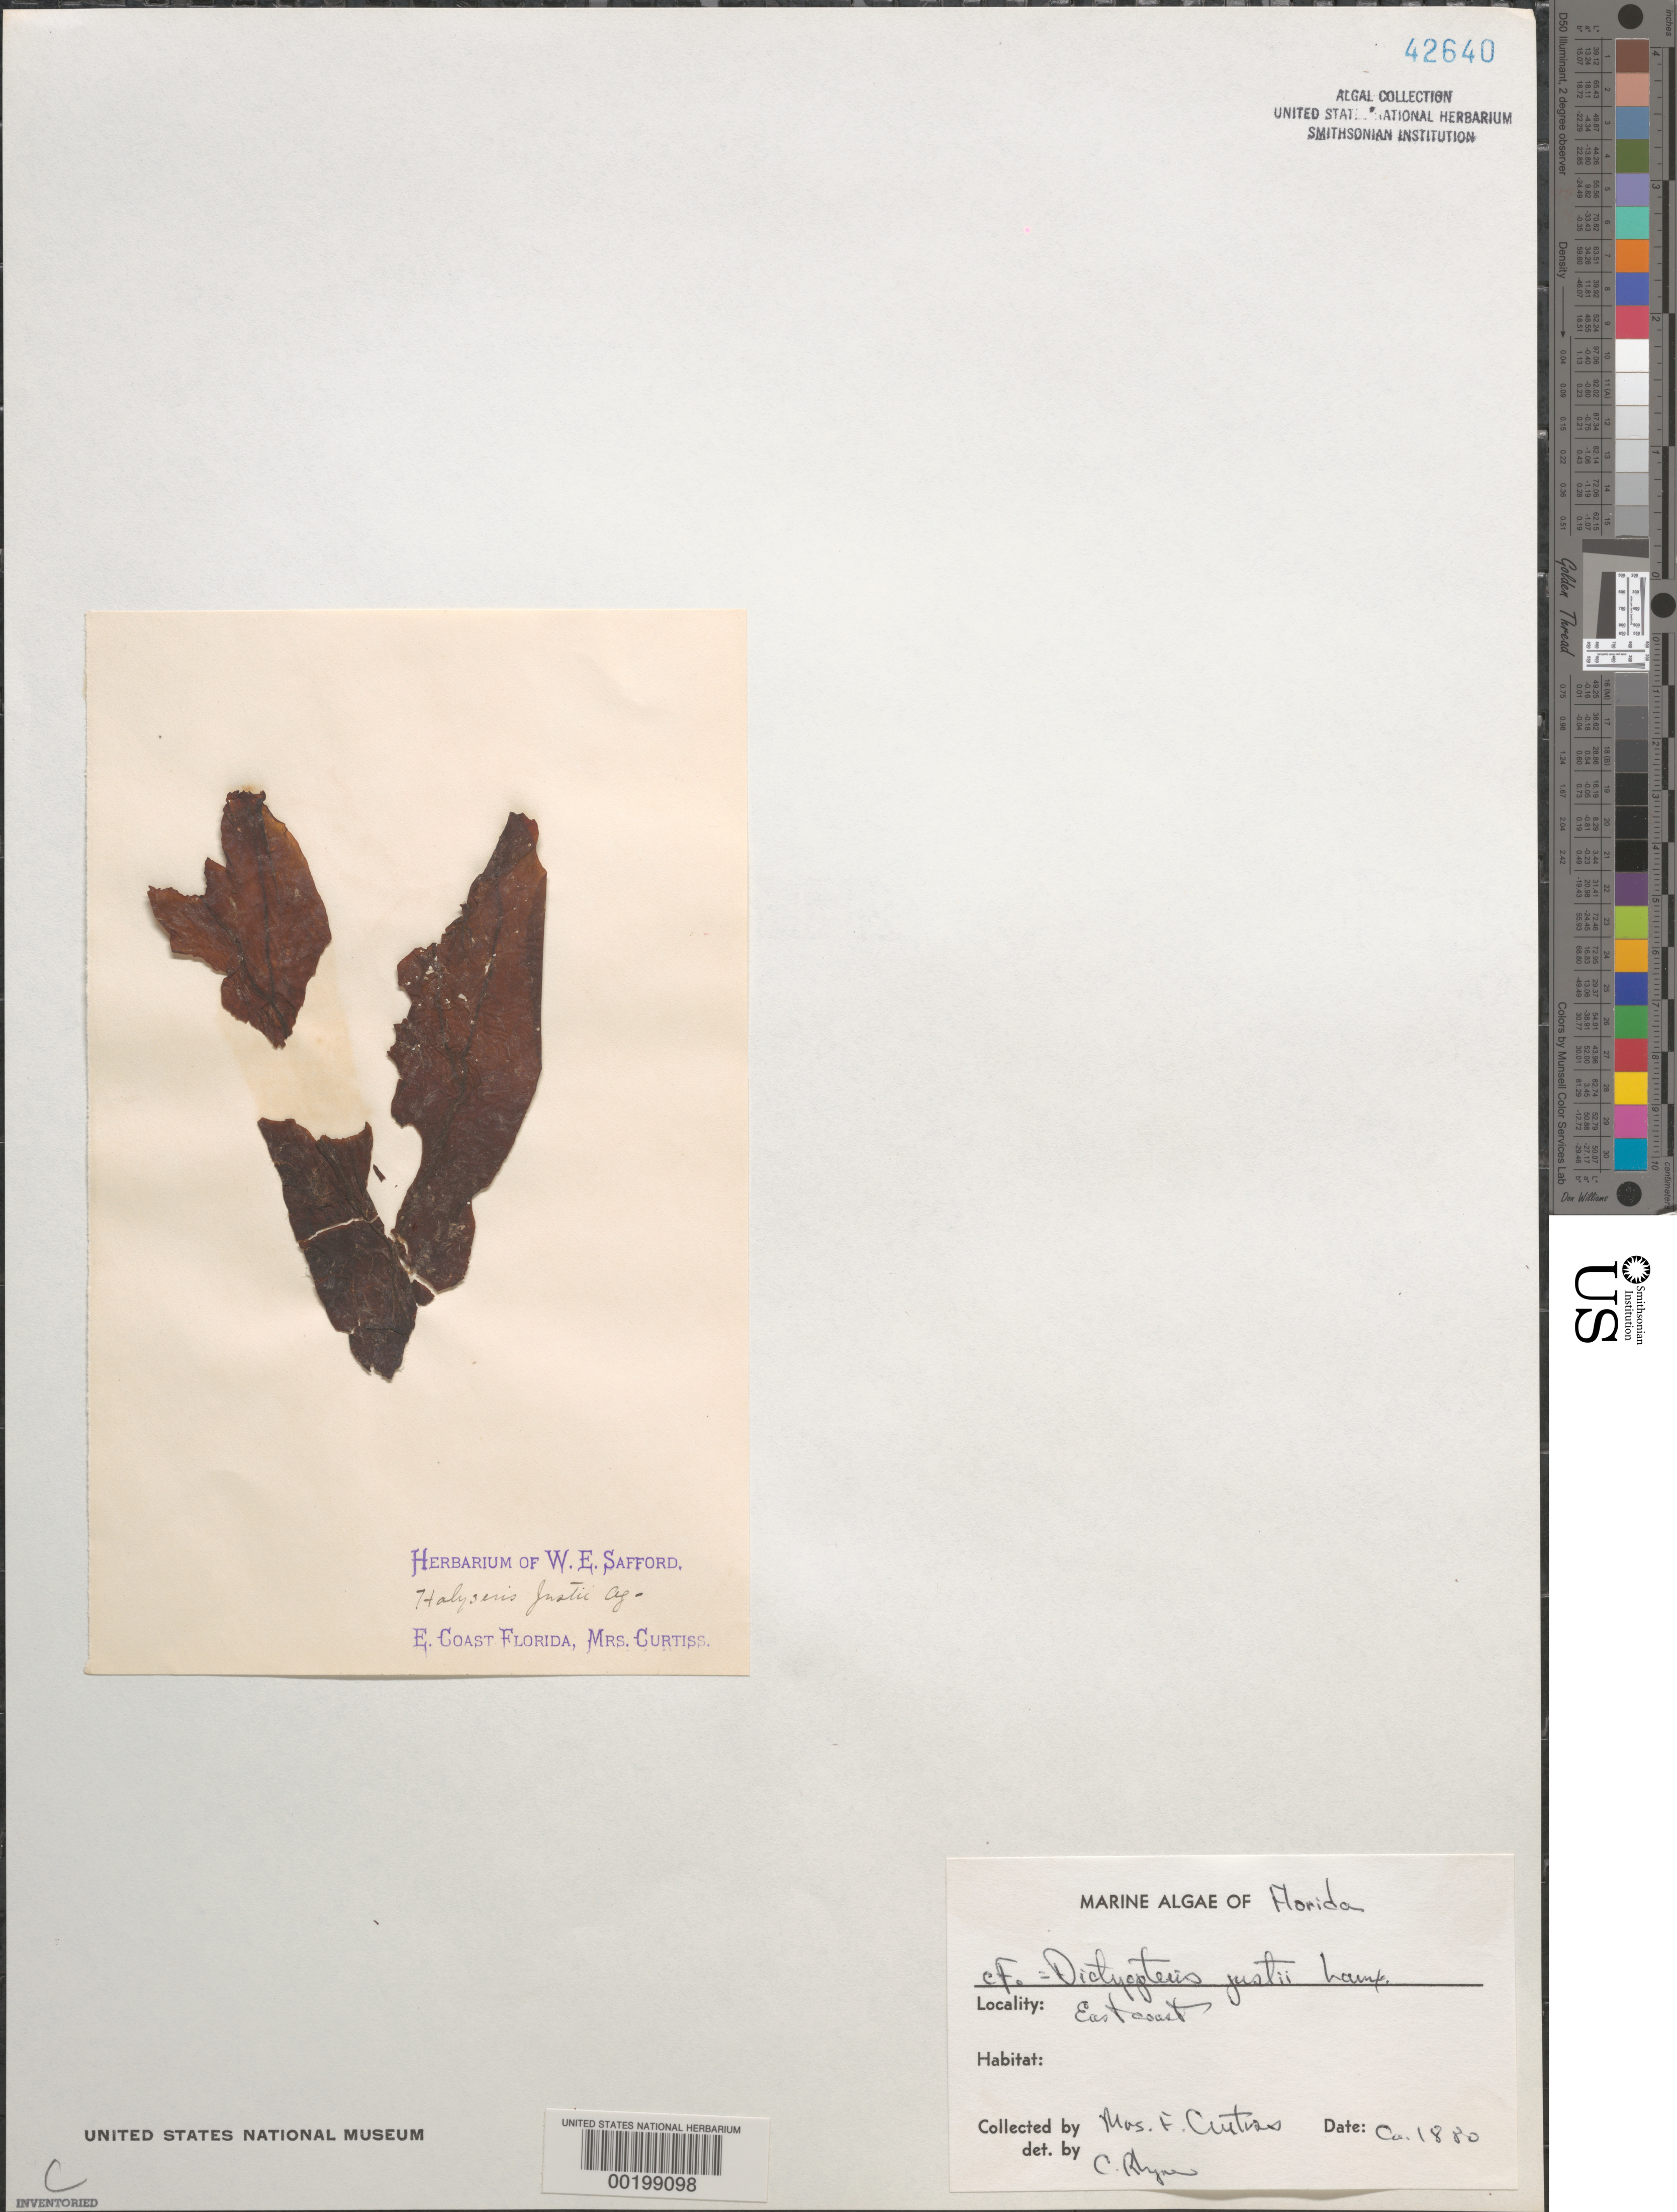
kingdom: Chromista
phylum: Ochrophyta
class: Phaeophyceae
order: Dictyotales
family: Dictyotaceae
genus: Dictyopteris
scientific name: Dictyopteris justii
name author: J.V.Lamouroux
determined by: Rhyne, C. F.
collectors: F. A. Curtiss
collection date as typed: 1880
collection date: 1880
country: United States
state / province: Florida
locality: East coast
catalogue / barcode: US 42640